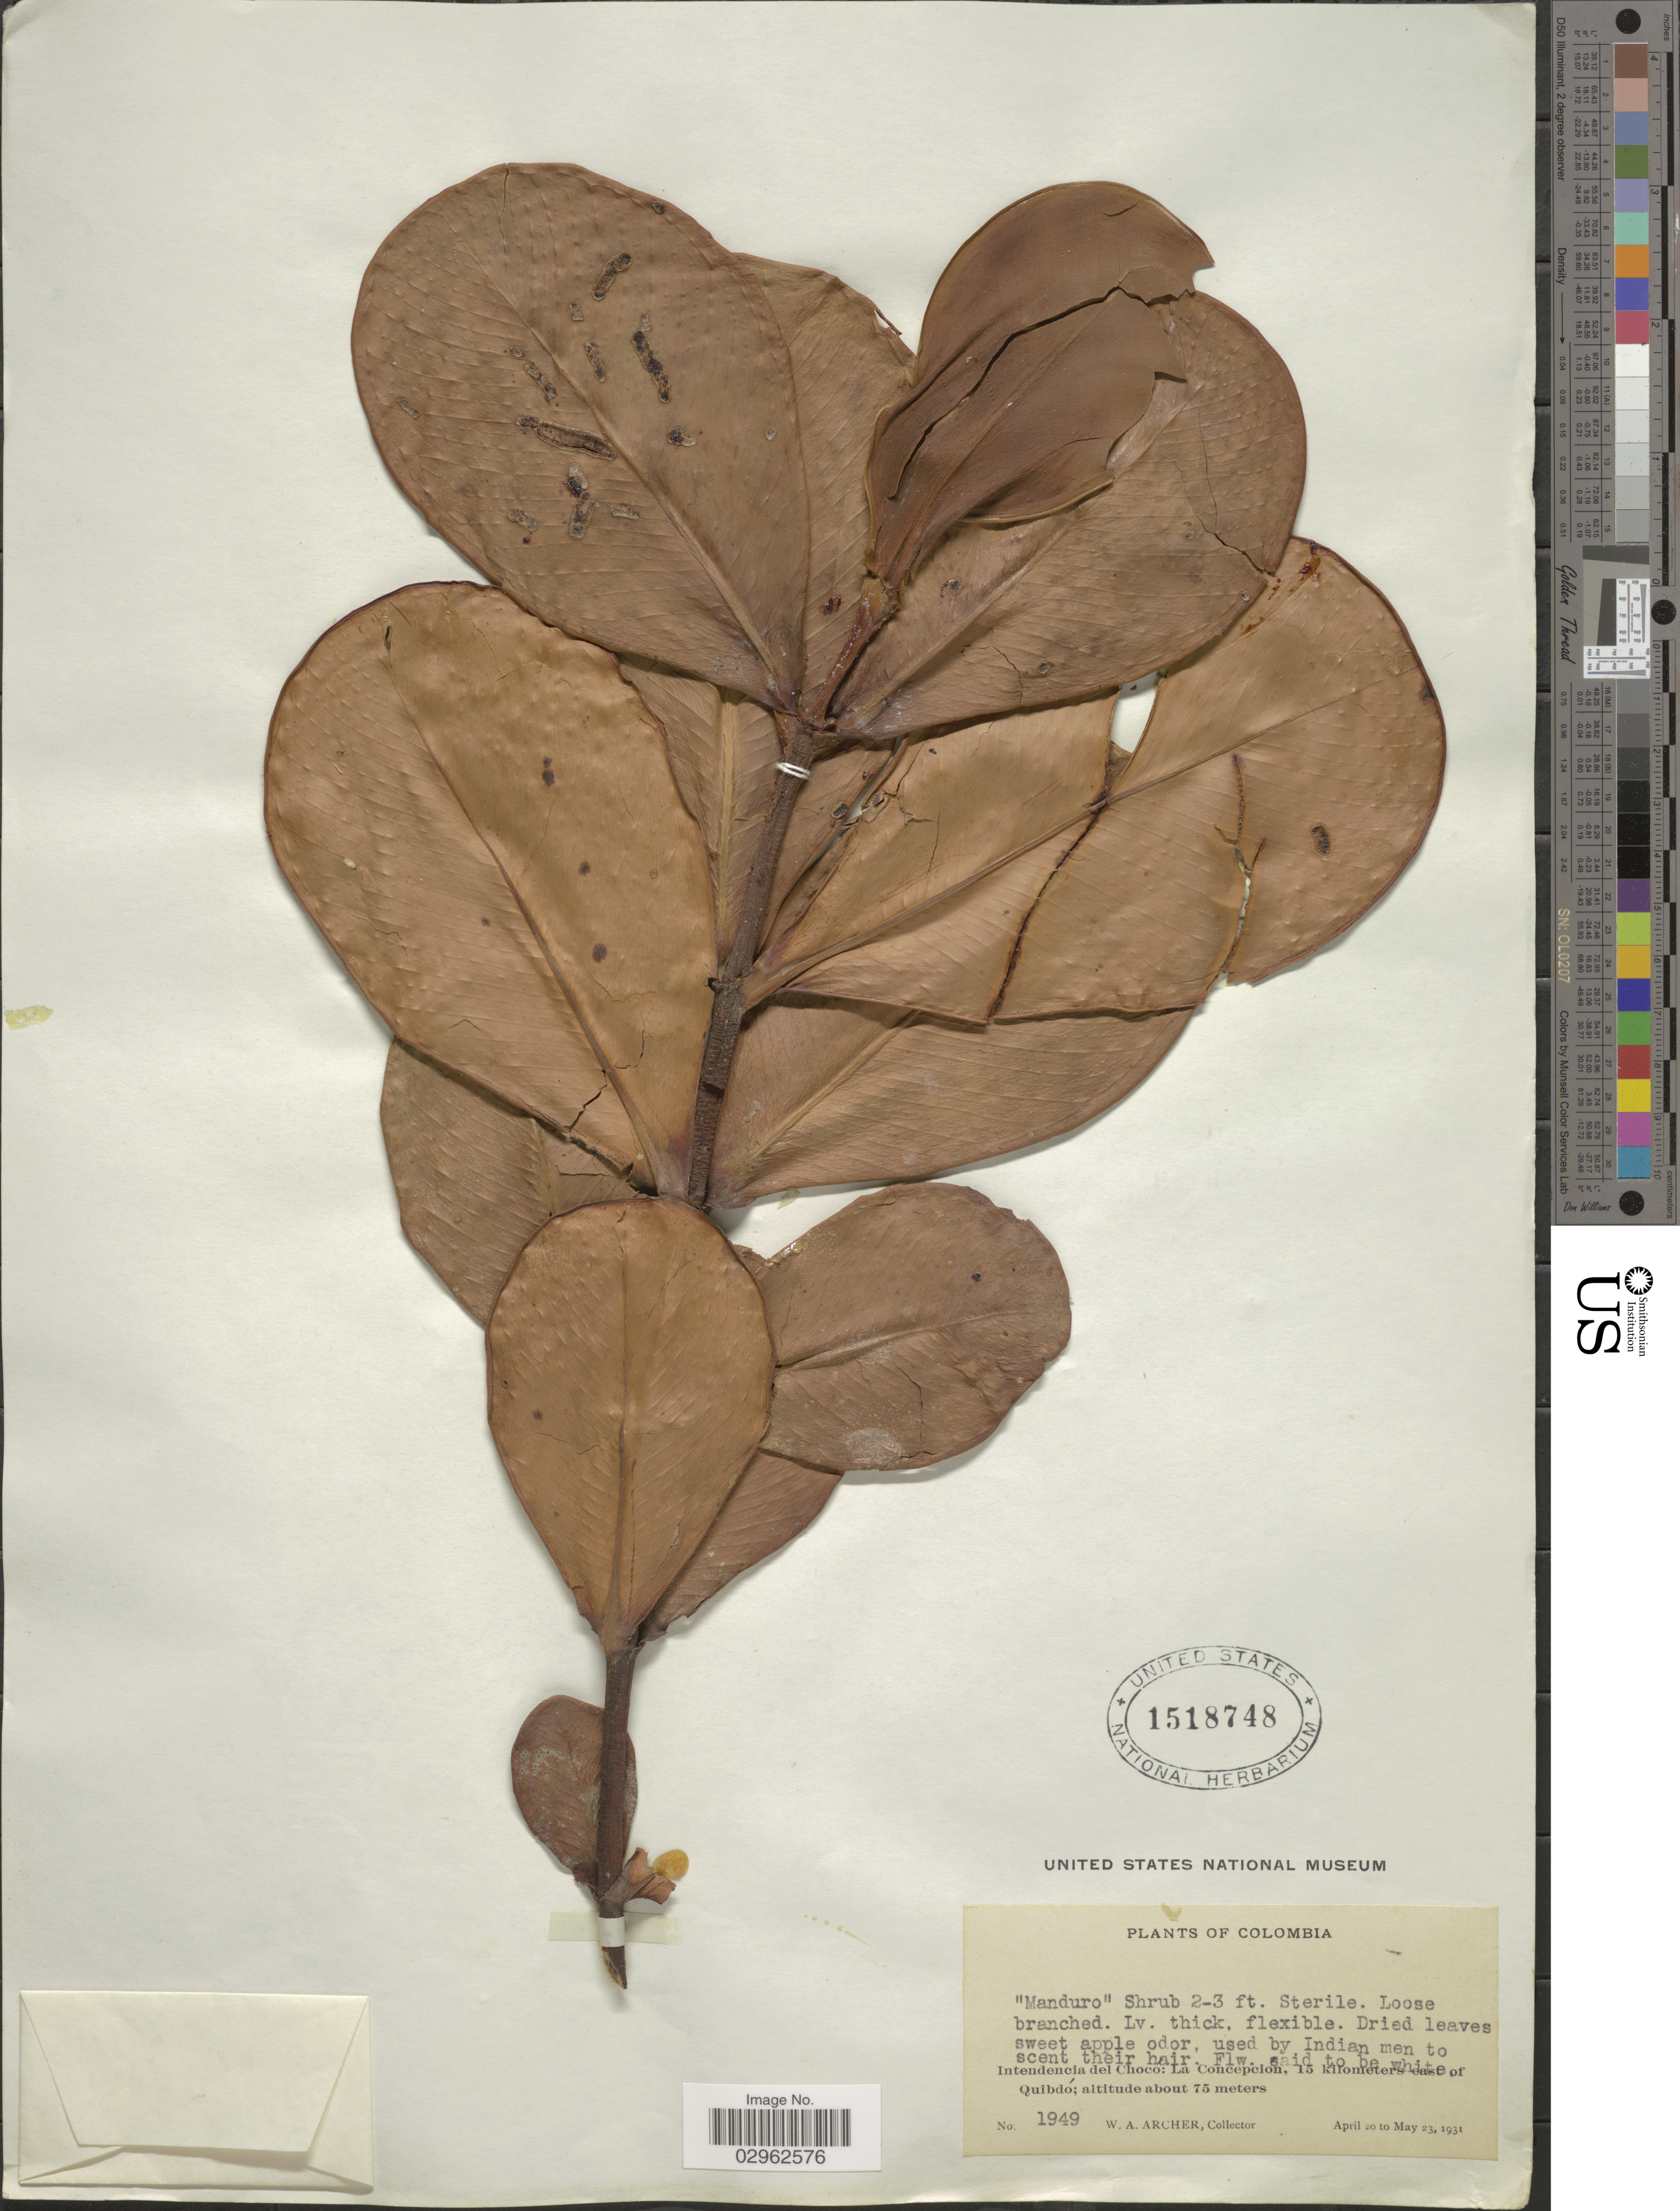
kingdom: Plantae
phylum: Tracheophyta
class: Magnoliopsida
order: Malpighiales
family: Clusiaceae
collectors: W. Archer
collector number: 1949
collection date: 1931-04-20/1931-05-23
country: Colombia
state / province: Chocó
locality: Intendencia del Choco: La Concepcion, 15 kilometers east of Quibdó.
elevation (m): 75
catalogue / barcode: US 1518748